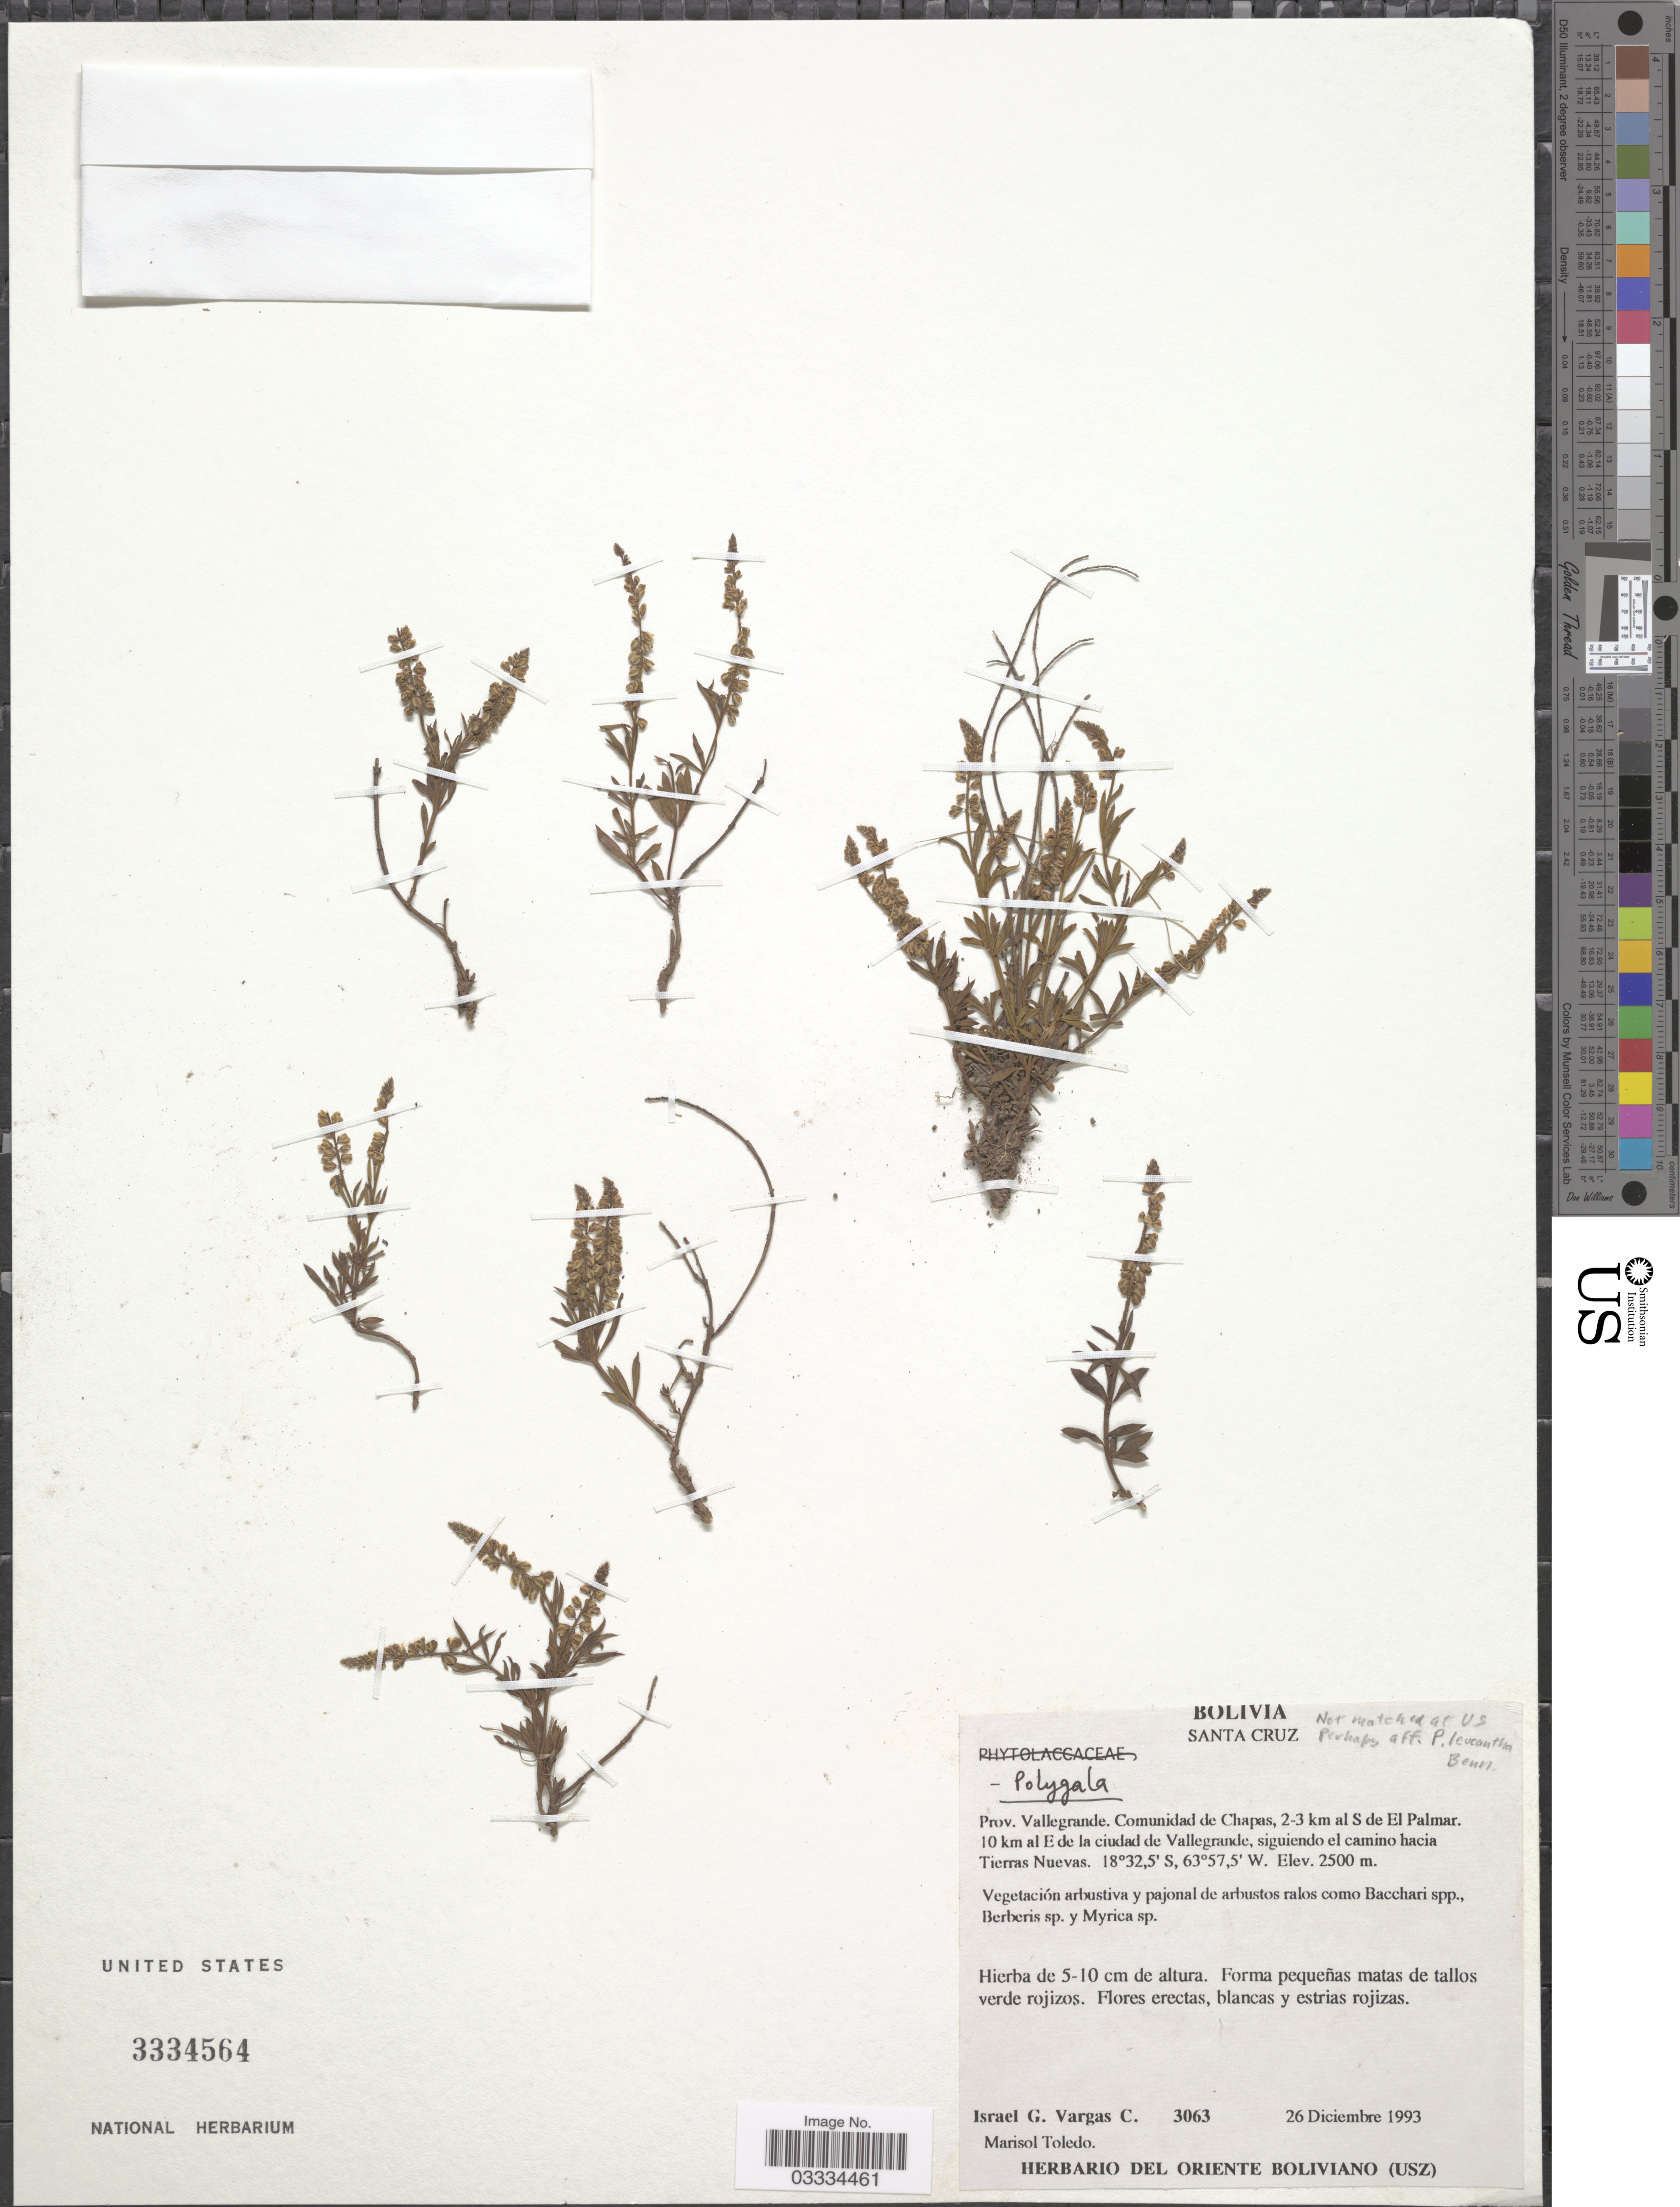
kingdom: Plantae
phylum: Tracheophyta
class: Magnoliopsida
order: Fabales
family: Polygalaceae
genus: Polygala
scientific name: Polygala sp.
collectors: I. G. Vargas C. & M. Toledo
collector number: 3063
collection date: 1993-12-26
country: Bolivia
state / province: Santa Cruz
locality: Prov. Vallegrande. Comunidad de Chapas, 2-3 km al S de El Palmar. 10 km al E de la ciudad de Vallegrande, siguiendo el camino hacia Tierras Nuevas.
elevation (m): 2500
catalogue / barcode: US 3334564